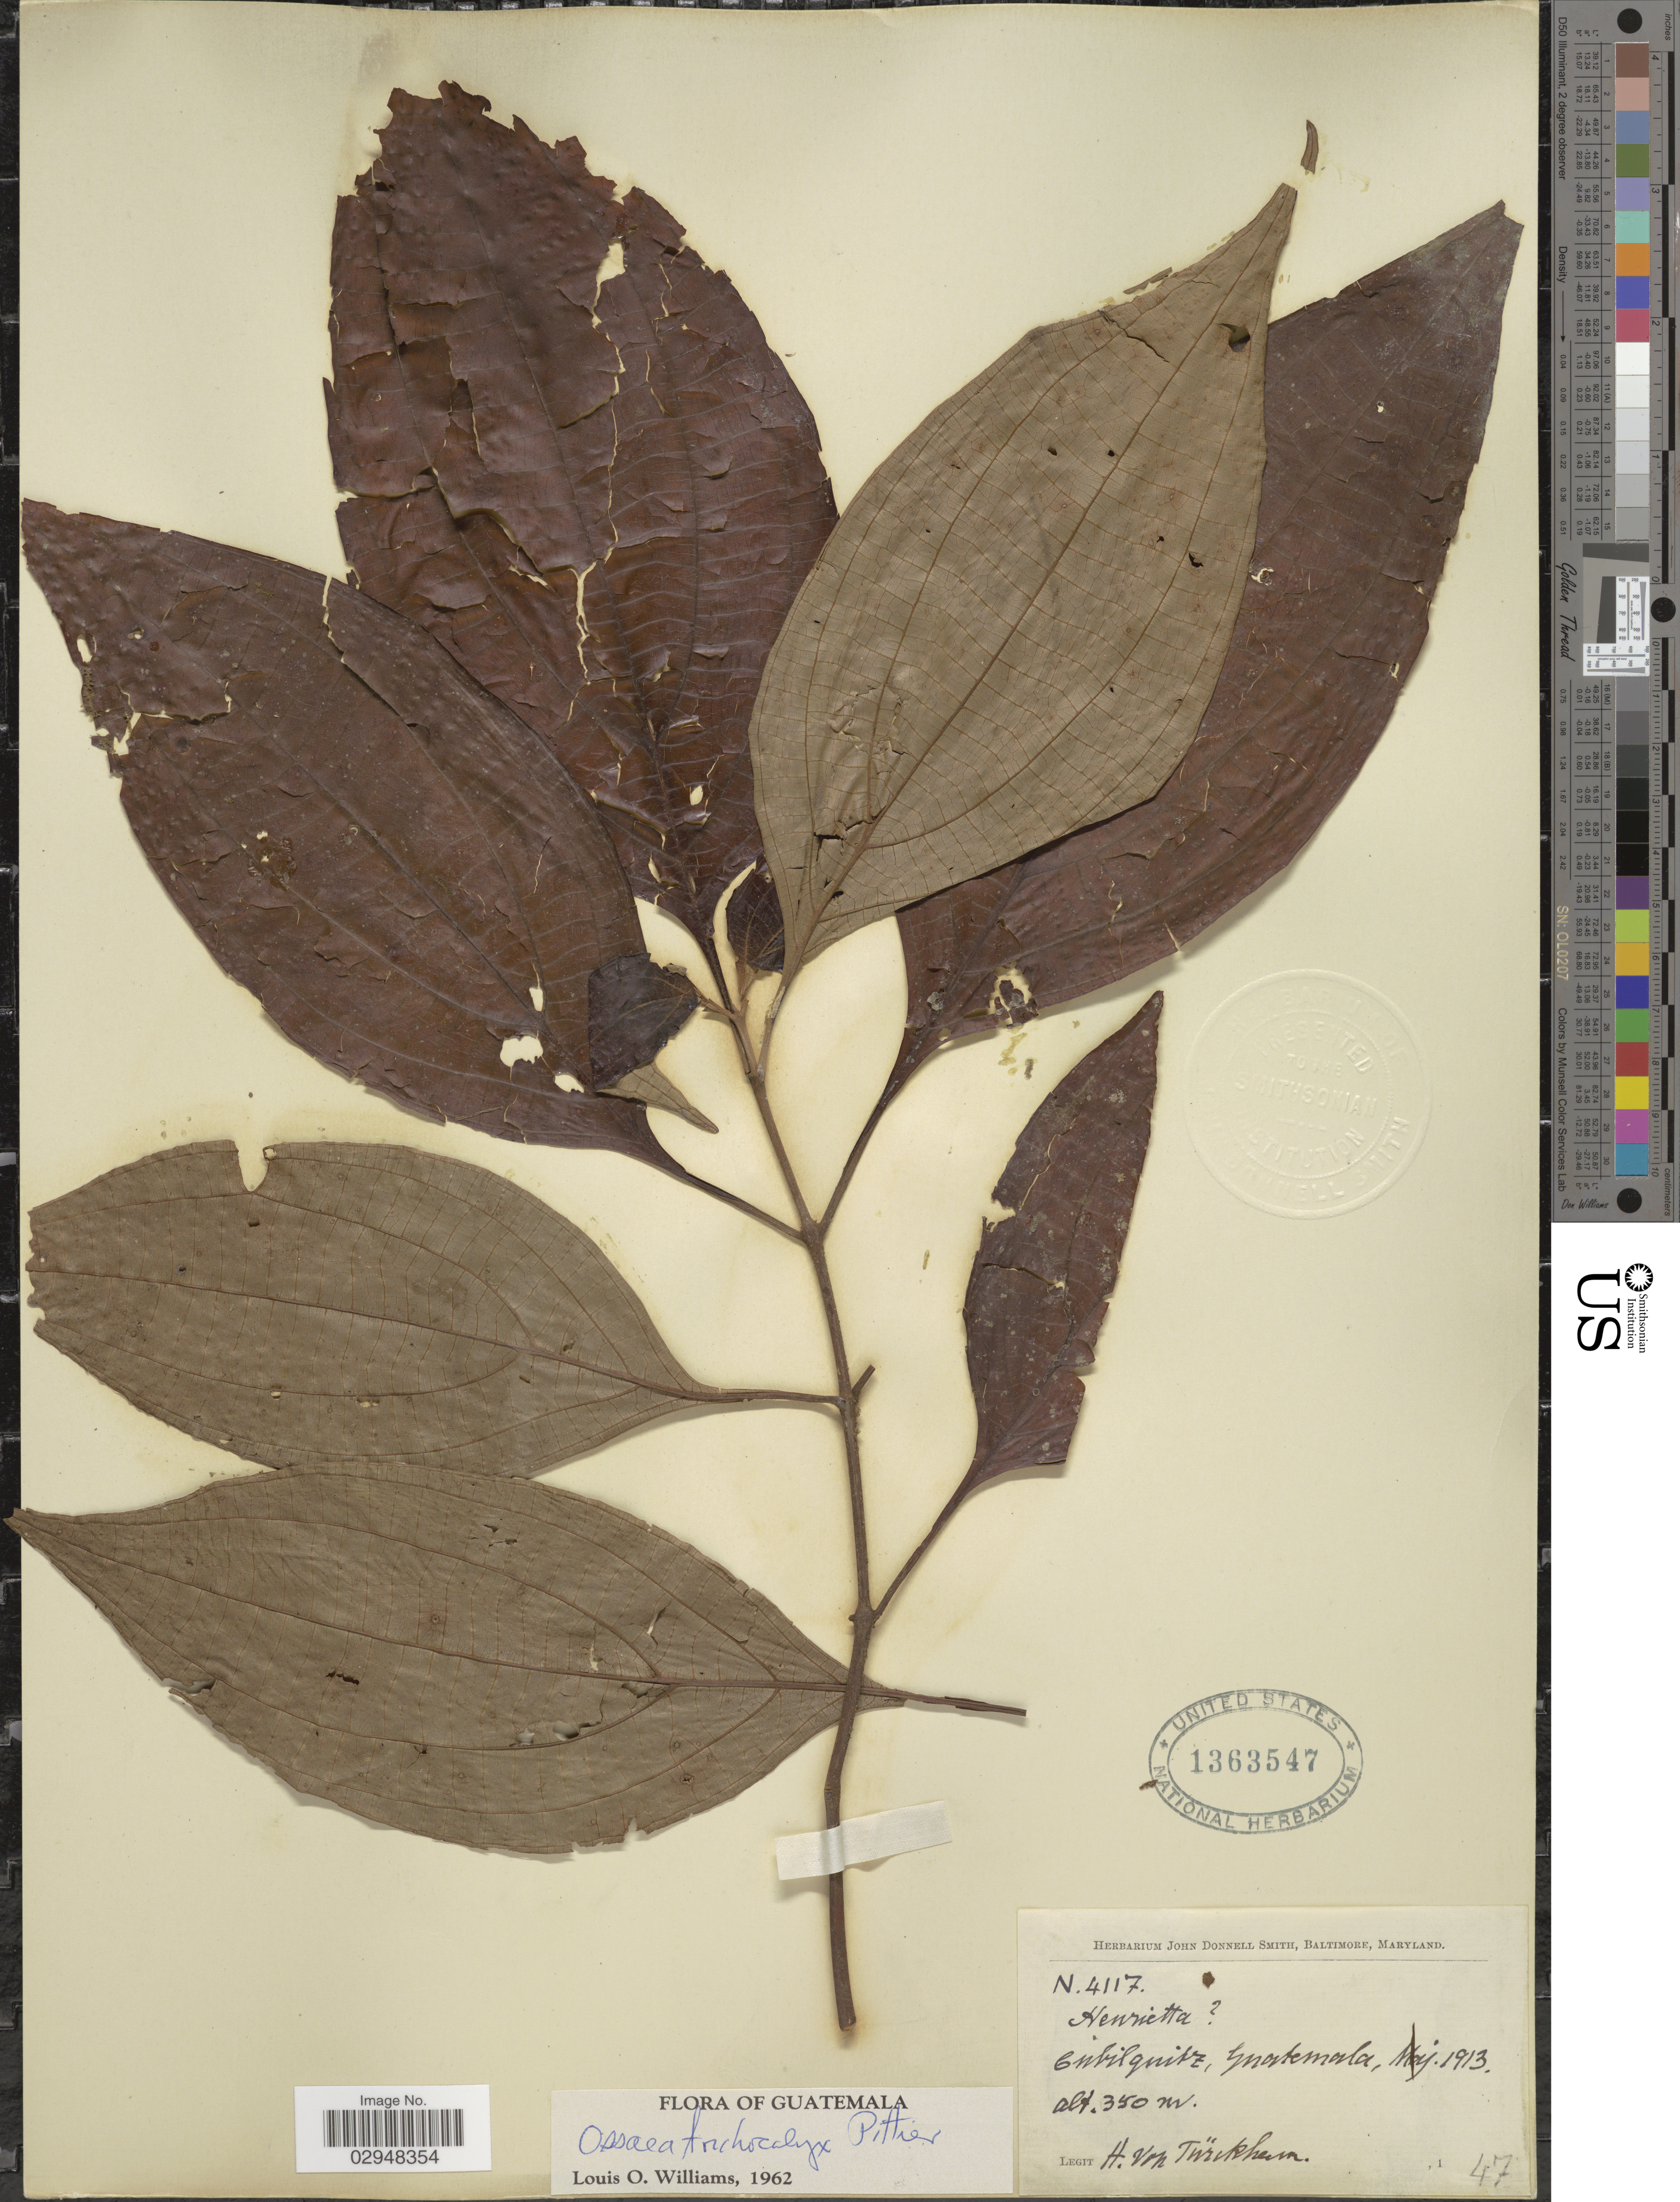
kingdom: Plantae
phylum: Tracheophyta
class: Magnoliopsida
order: Myrtales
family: Melastomataceae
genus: Clidemia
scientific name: Clidemia trichocalyx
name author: (S.F. Blake) Gleason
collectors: H. von Türckheim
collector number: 4117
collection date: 1913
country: Guatemala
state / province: Alta Verapaz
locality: Cubilquitz.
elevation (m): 350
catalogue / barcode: US 1363547